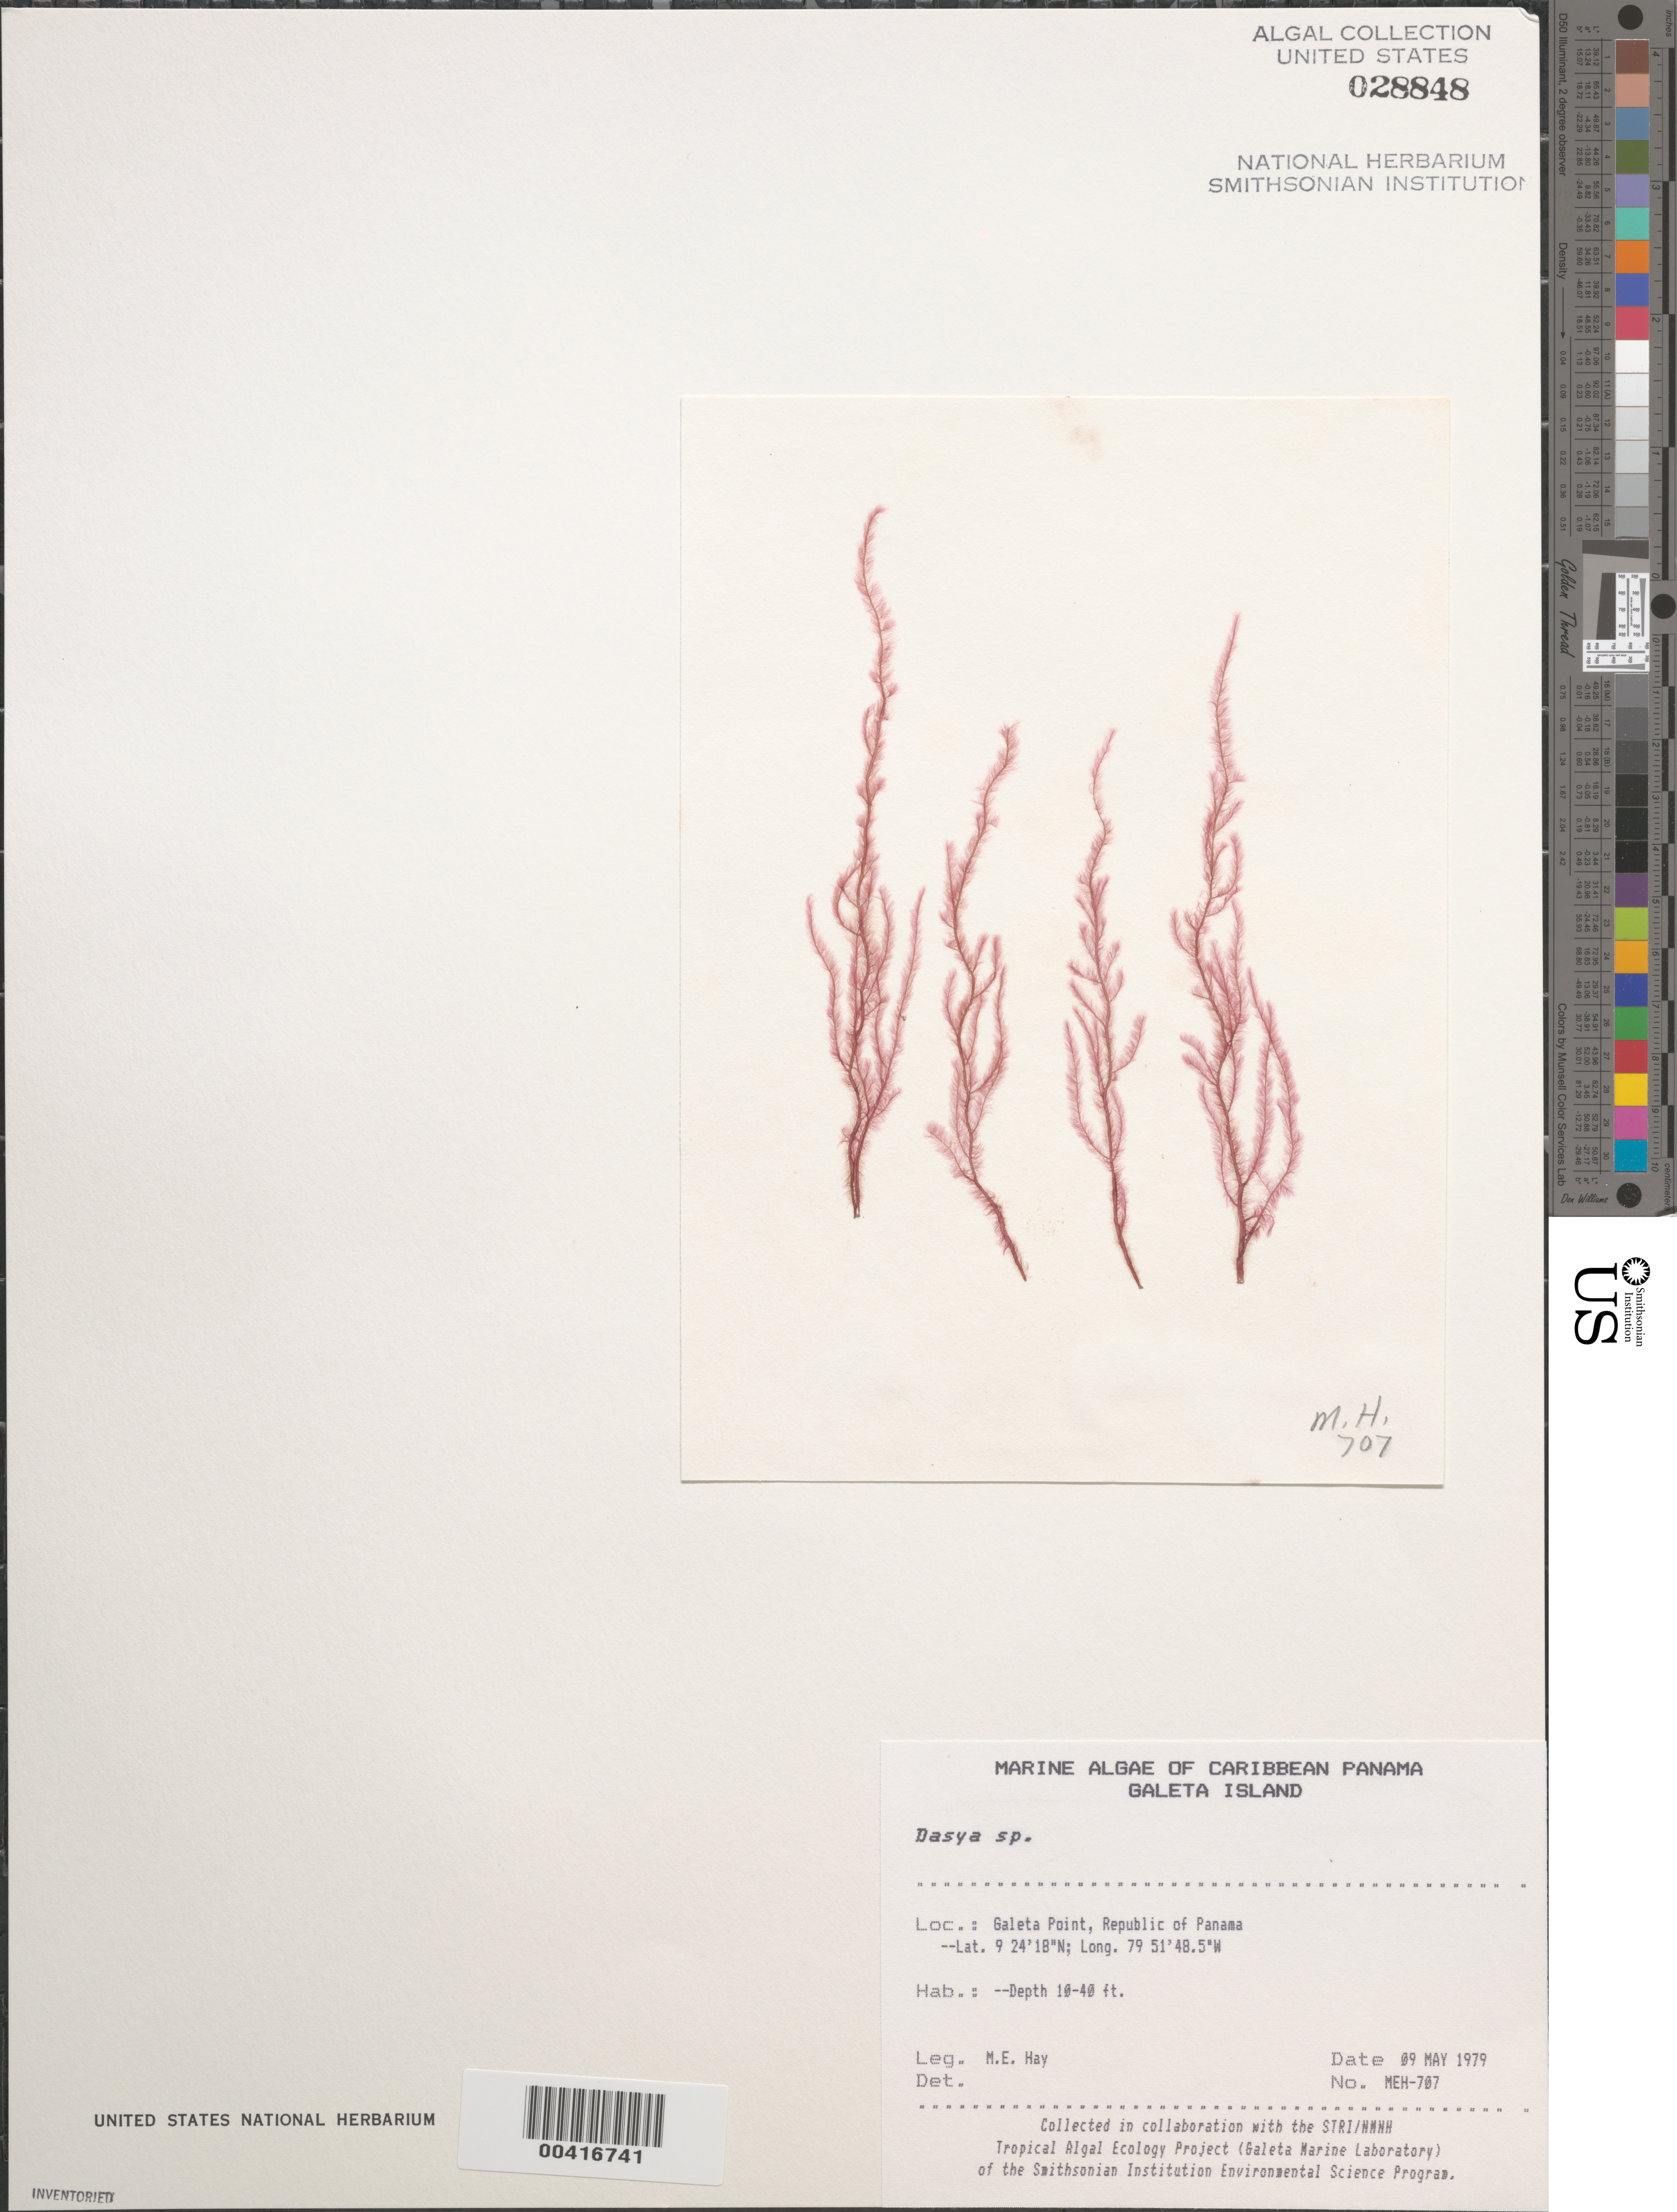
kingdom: Plantae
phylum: Rhodophyta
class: Florideophyceae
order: Ceramiales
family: Dasyaceae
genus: Dasya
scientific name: Dasya sp.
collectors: M. E. Hay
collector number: MEH-707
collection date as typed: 09 May 1979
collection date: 1979-05-09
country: Panama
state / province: Colón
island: Galeta Island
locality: Galeta Point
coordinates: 9 24' 18" N, 79 51' 48.5" W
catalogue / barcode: US 28848